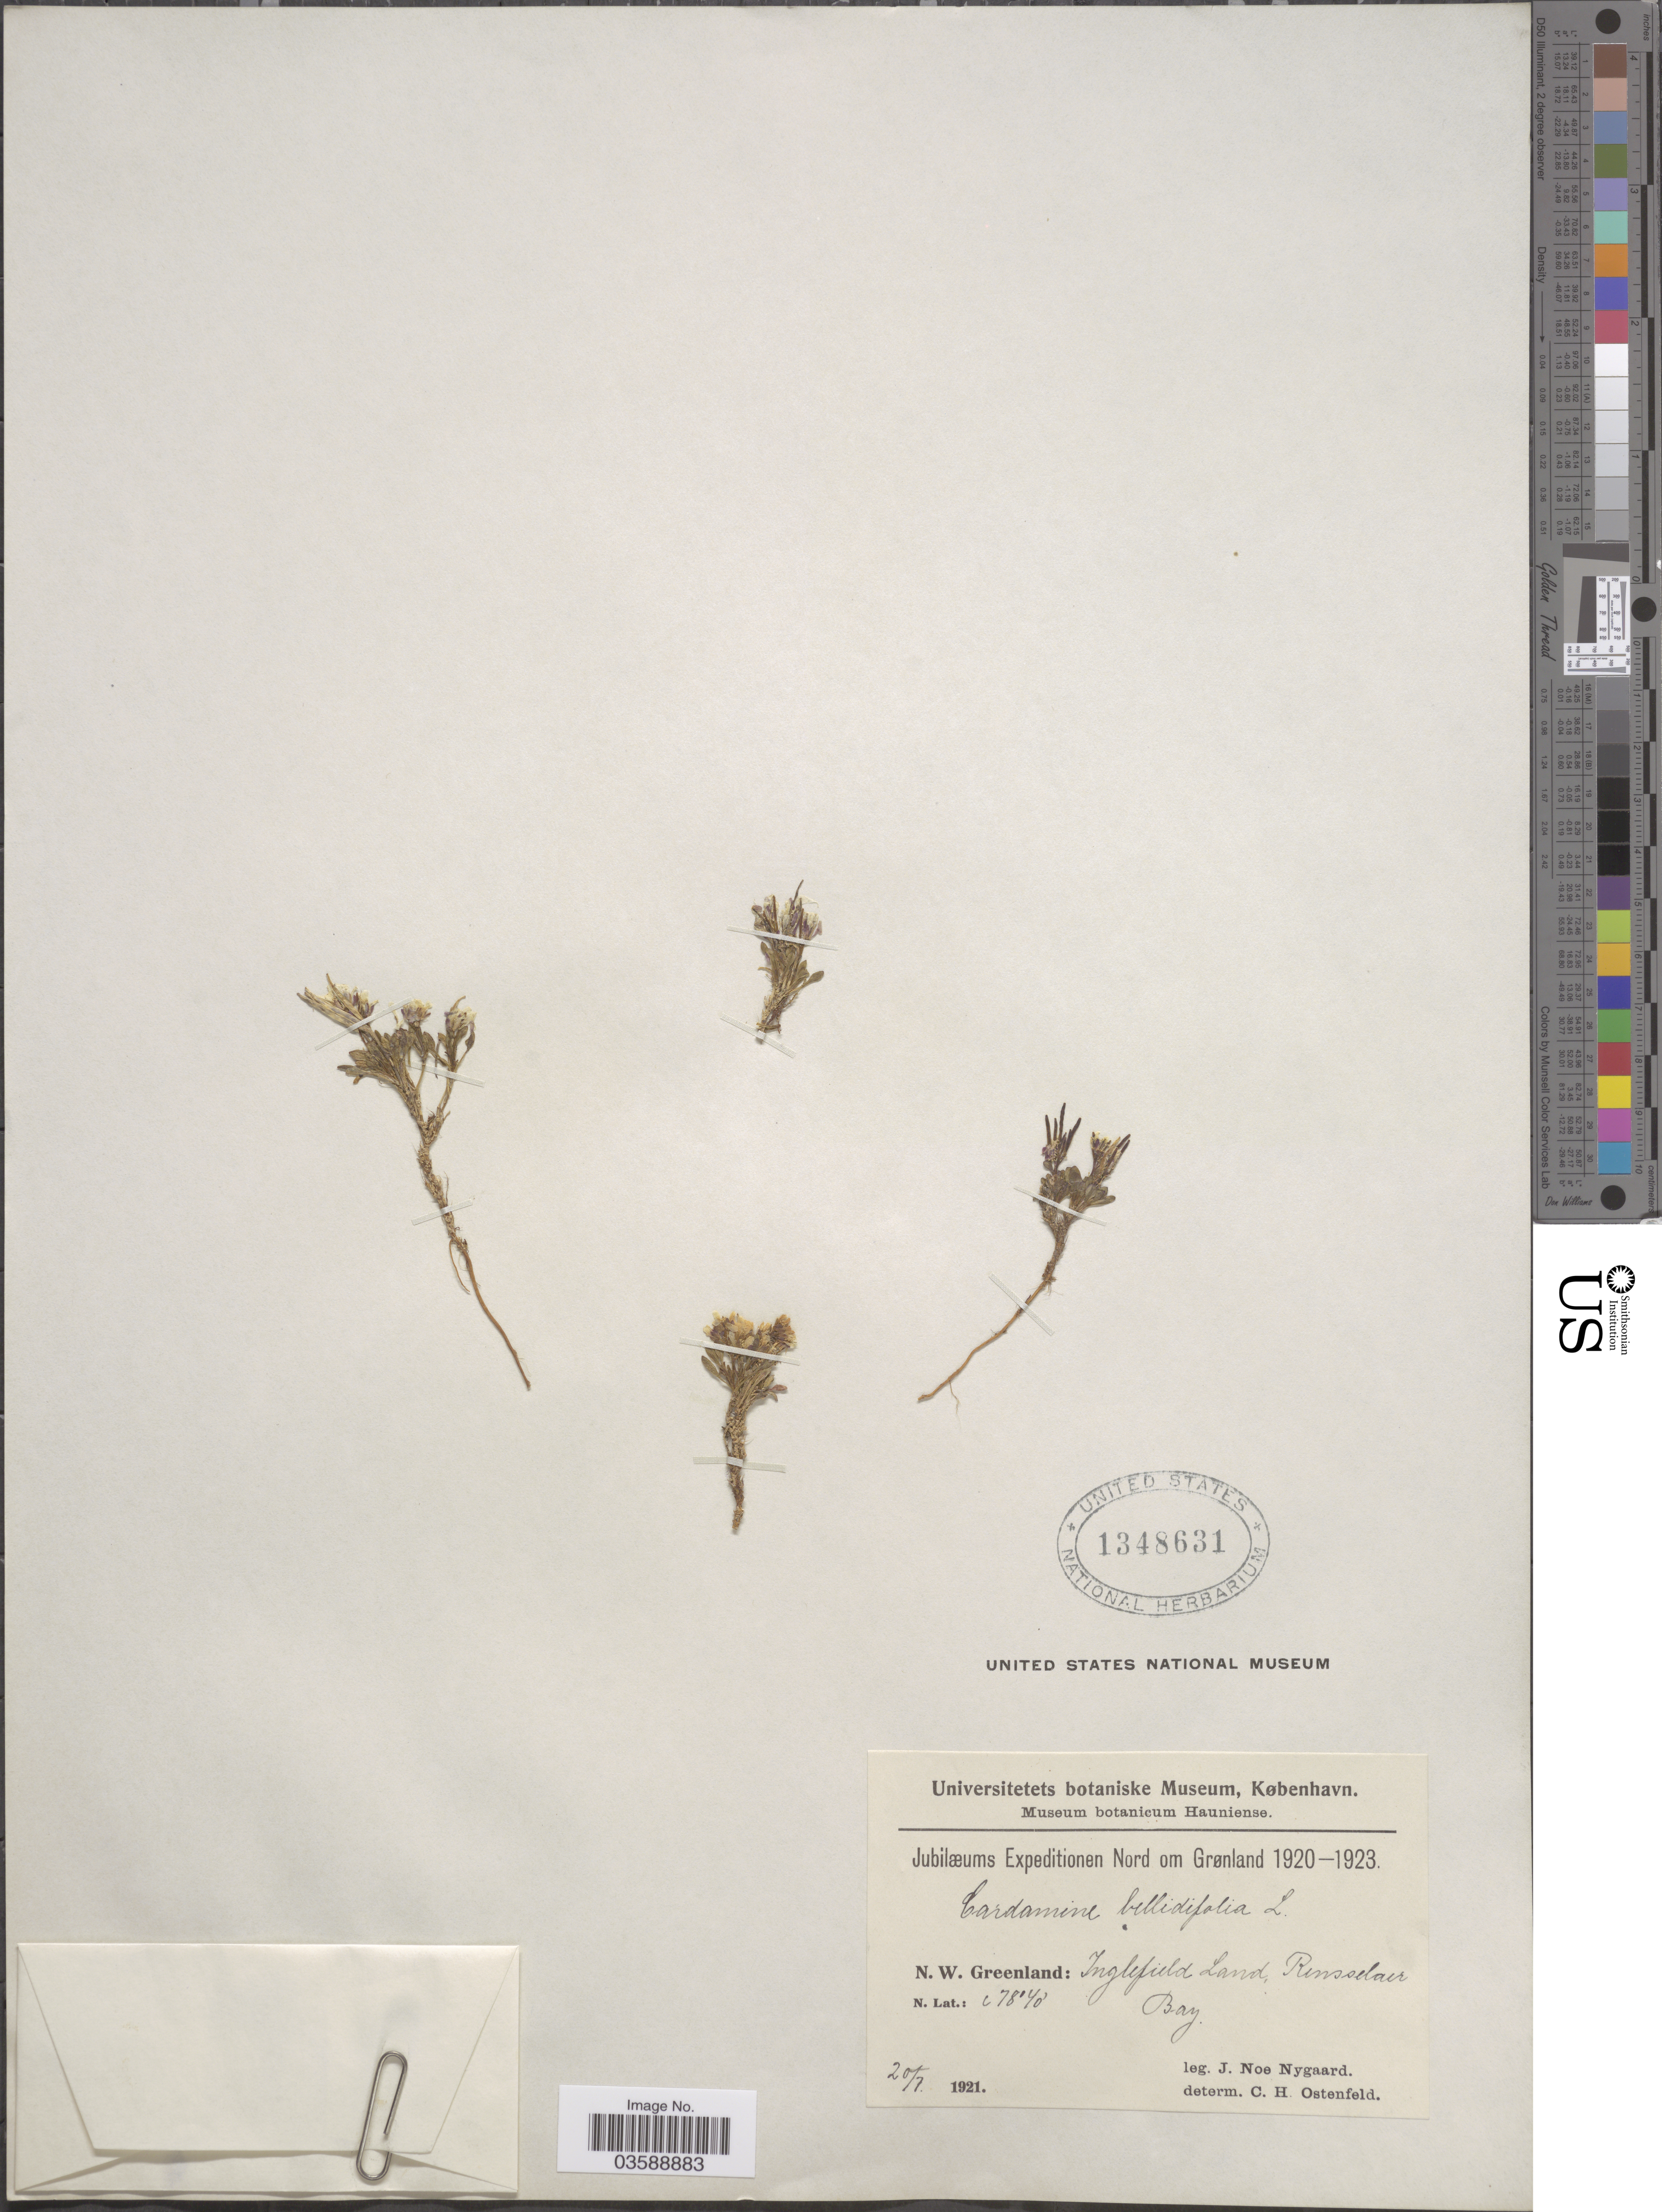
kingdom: Plantae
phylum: Tracheophyta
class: Magnoliopsida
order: Brassicales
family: Brassicaceae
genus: Cardamine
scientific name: Cardamine bellidifolia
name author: L.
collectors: J. Nygaard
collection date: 1921-07-20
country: Greenland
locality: N.W. Greenland: Inglefield Land, Rensselaer Bay.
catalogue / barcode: US 1348631